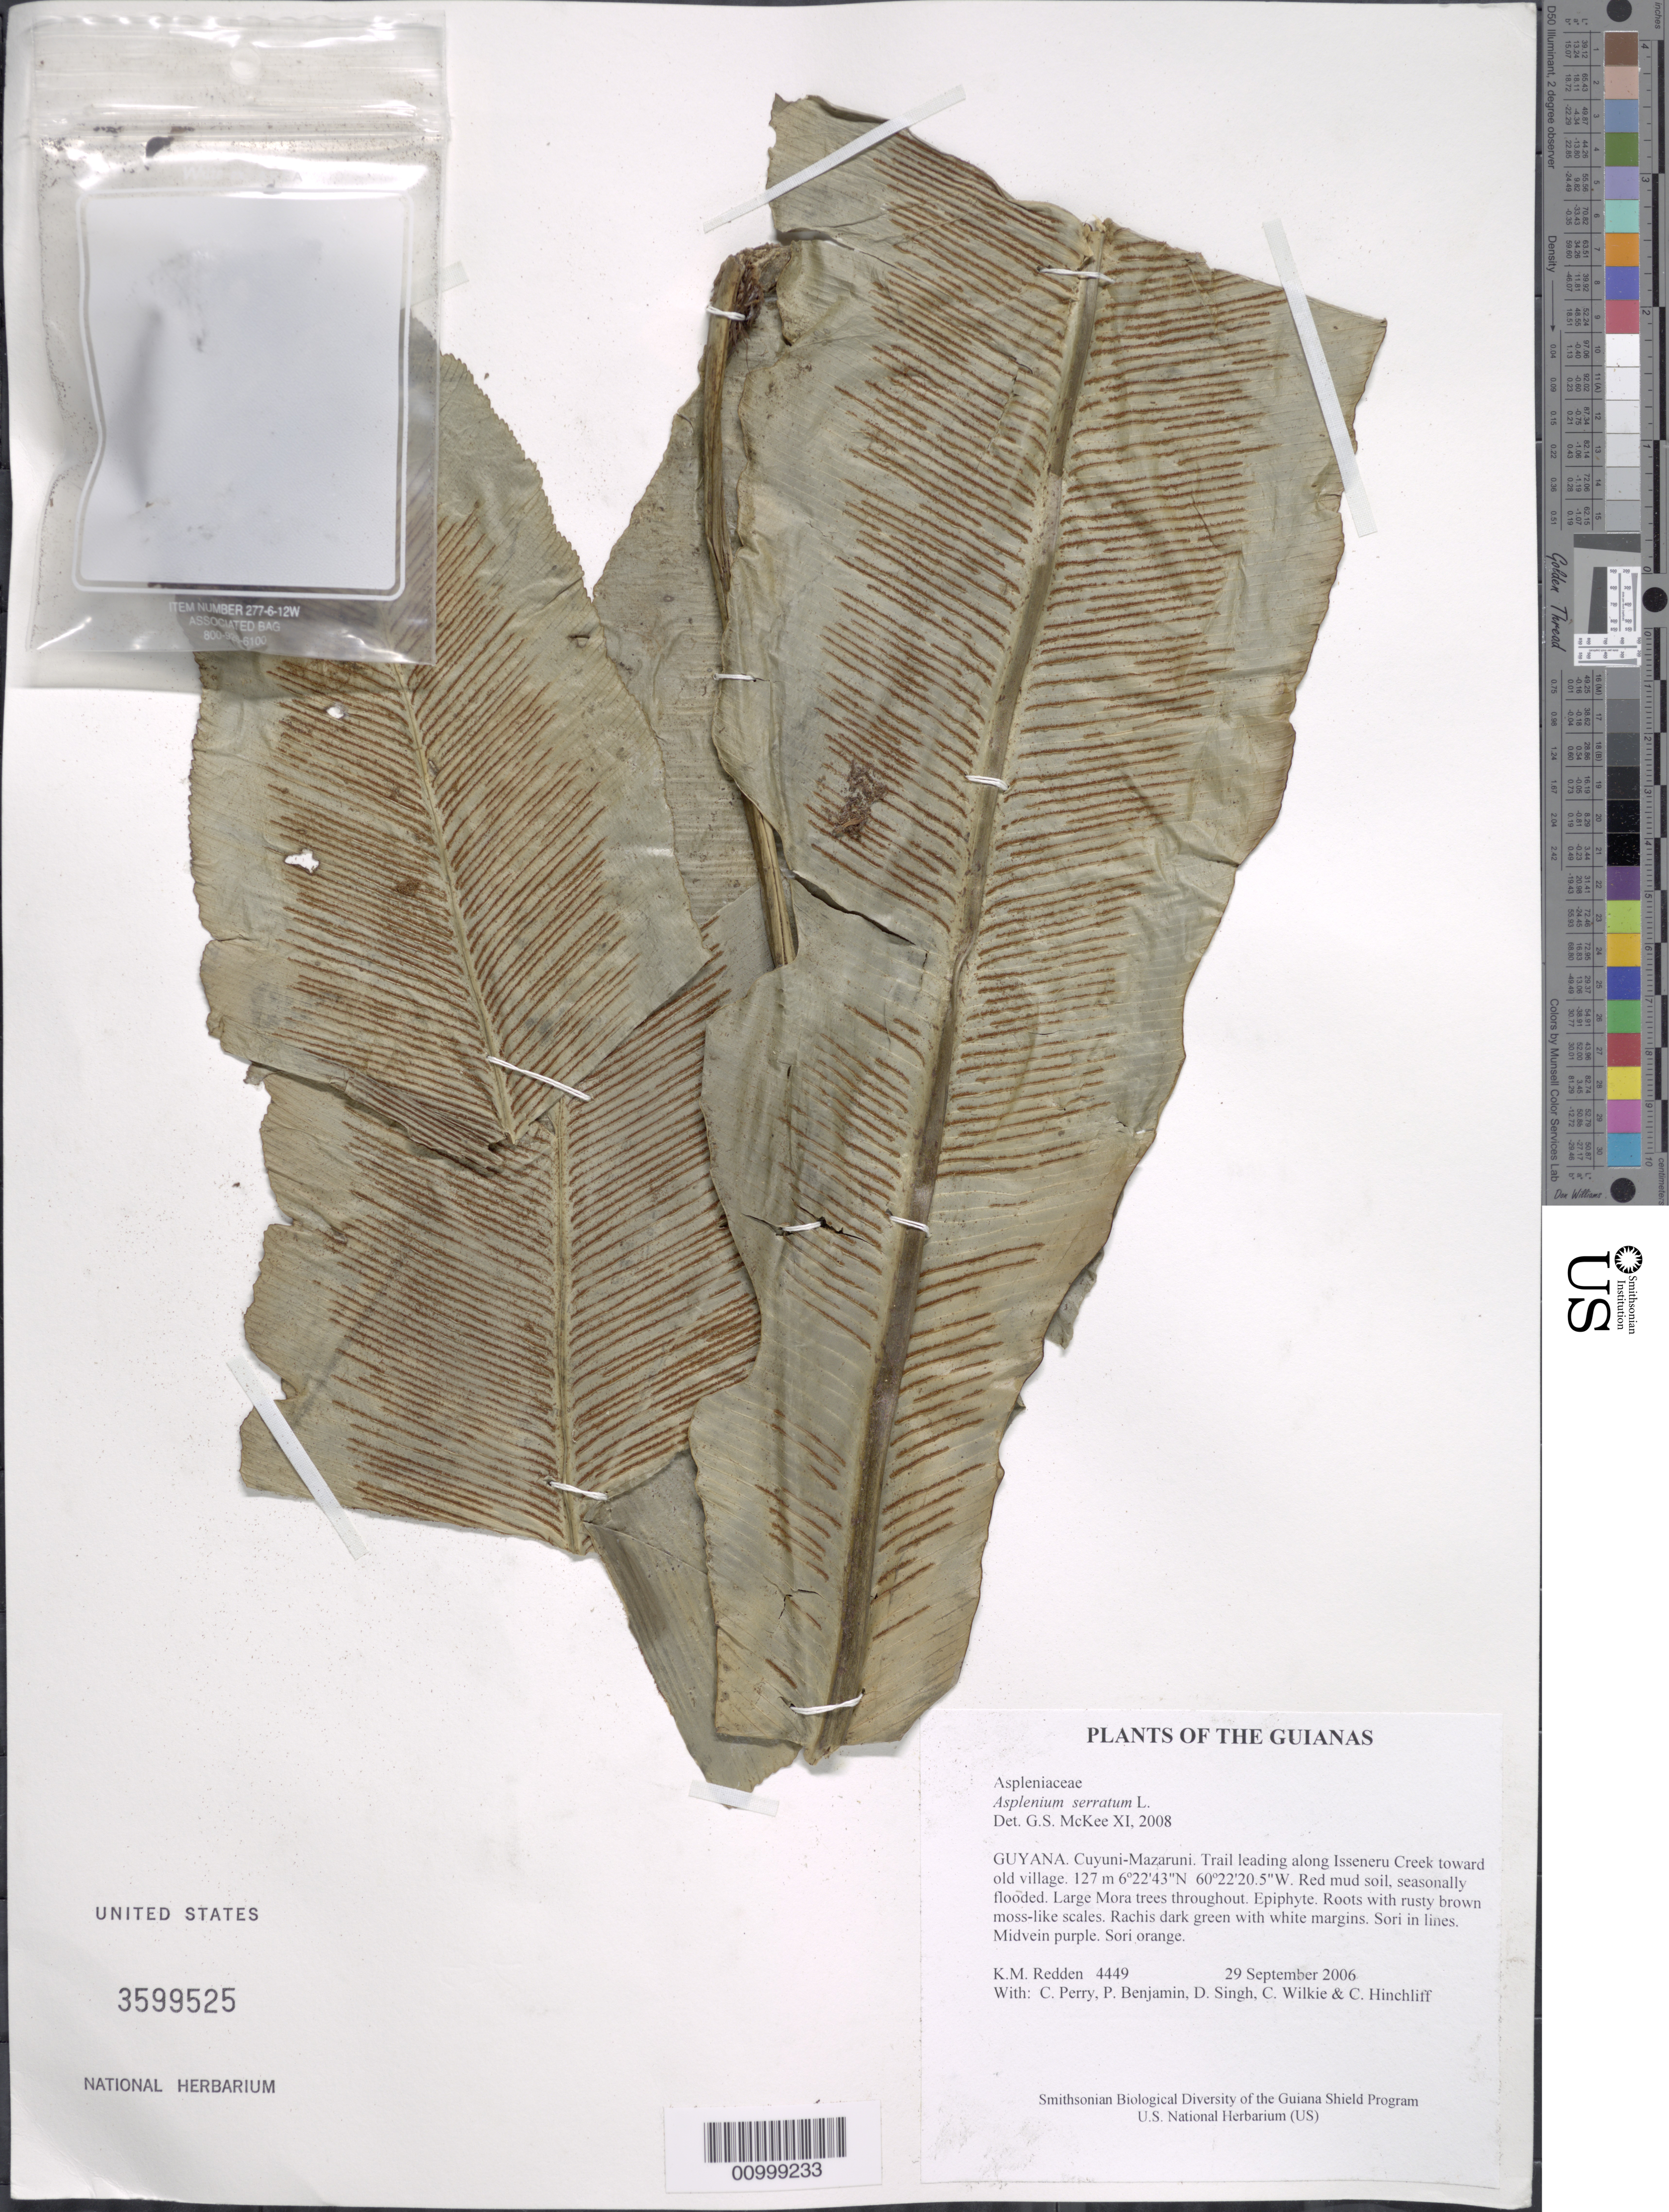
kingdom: Plantae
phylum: Tracheophyta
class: Polypodiopsida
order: Polypodiales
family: Aspleniaceae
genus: Asplenium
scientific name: Asplenium serratum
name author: L.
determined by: McKee, G. S., (US), NMNH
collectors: K. M. Redden, C. Perry, P. Benjamin, D. Singh, C. Wilkie & C. E. Hinchliff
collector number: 4449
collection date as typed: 29 September 2006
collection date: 2006-09-29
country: Guyana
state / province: Cuyuni-Mazaruni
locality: Trail leading along Isseneru Creek toward old village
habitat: Red mud soil, seasonally flooded. Large Mora trees throughout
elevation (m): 127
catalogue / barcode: US 3599525